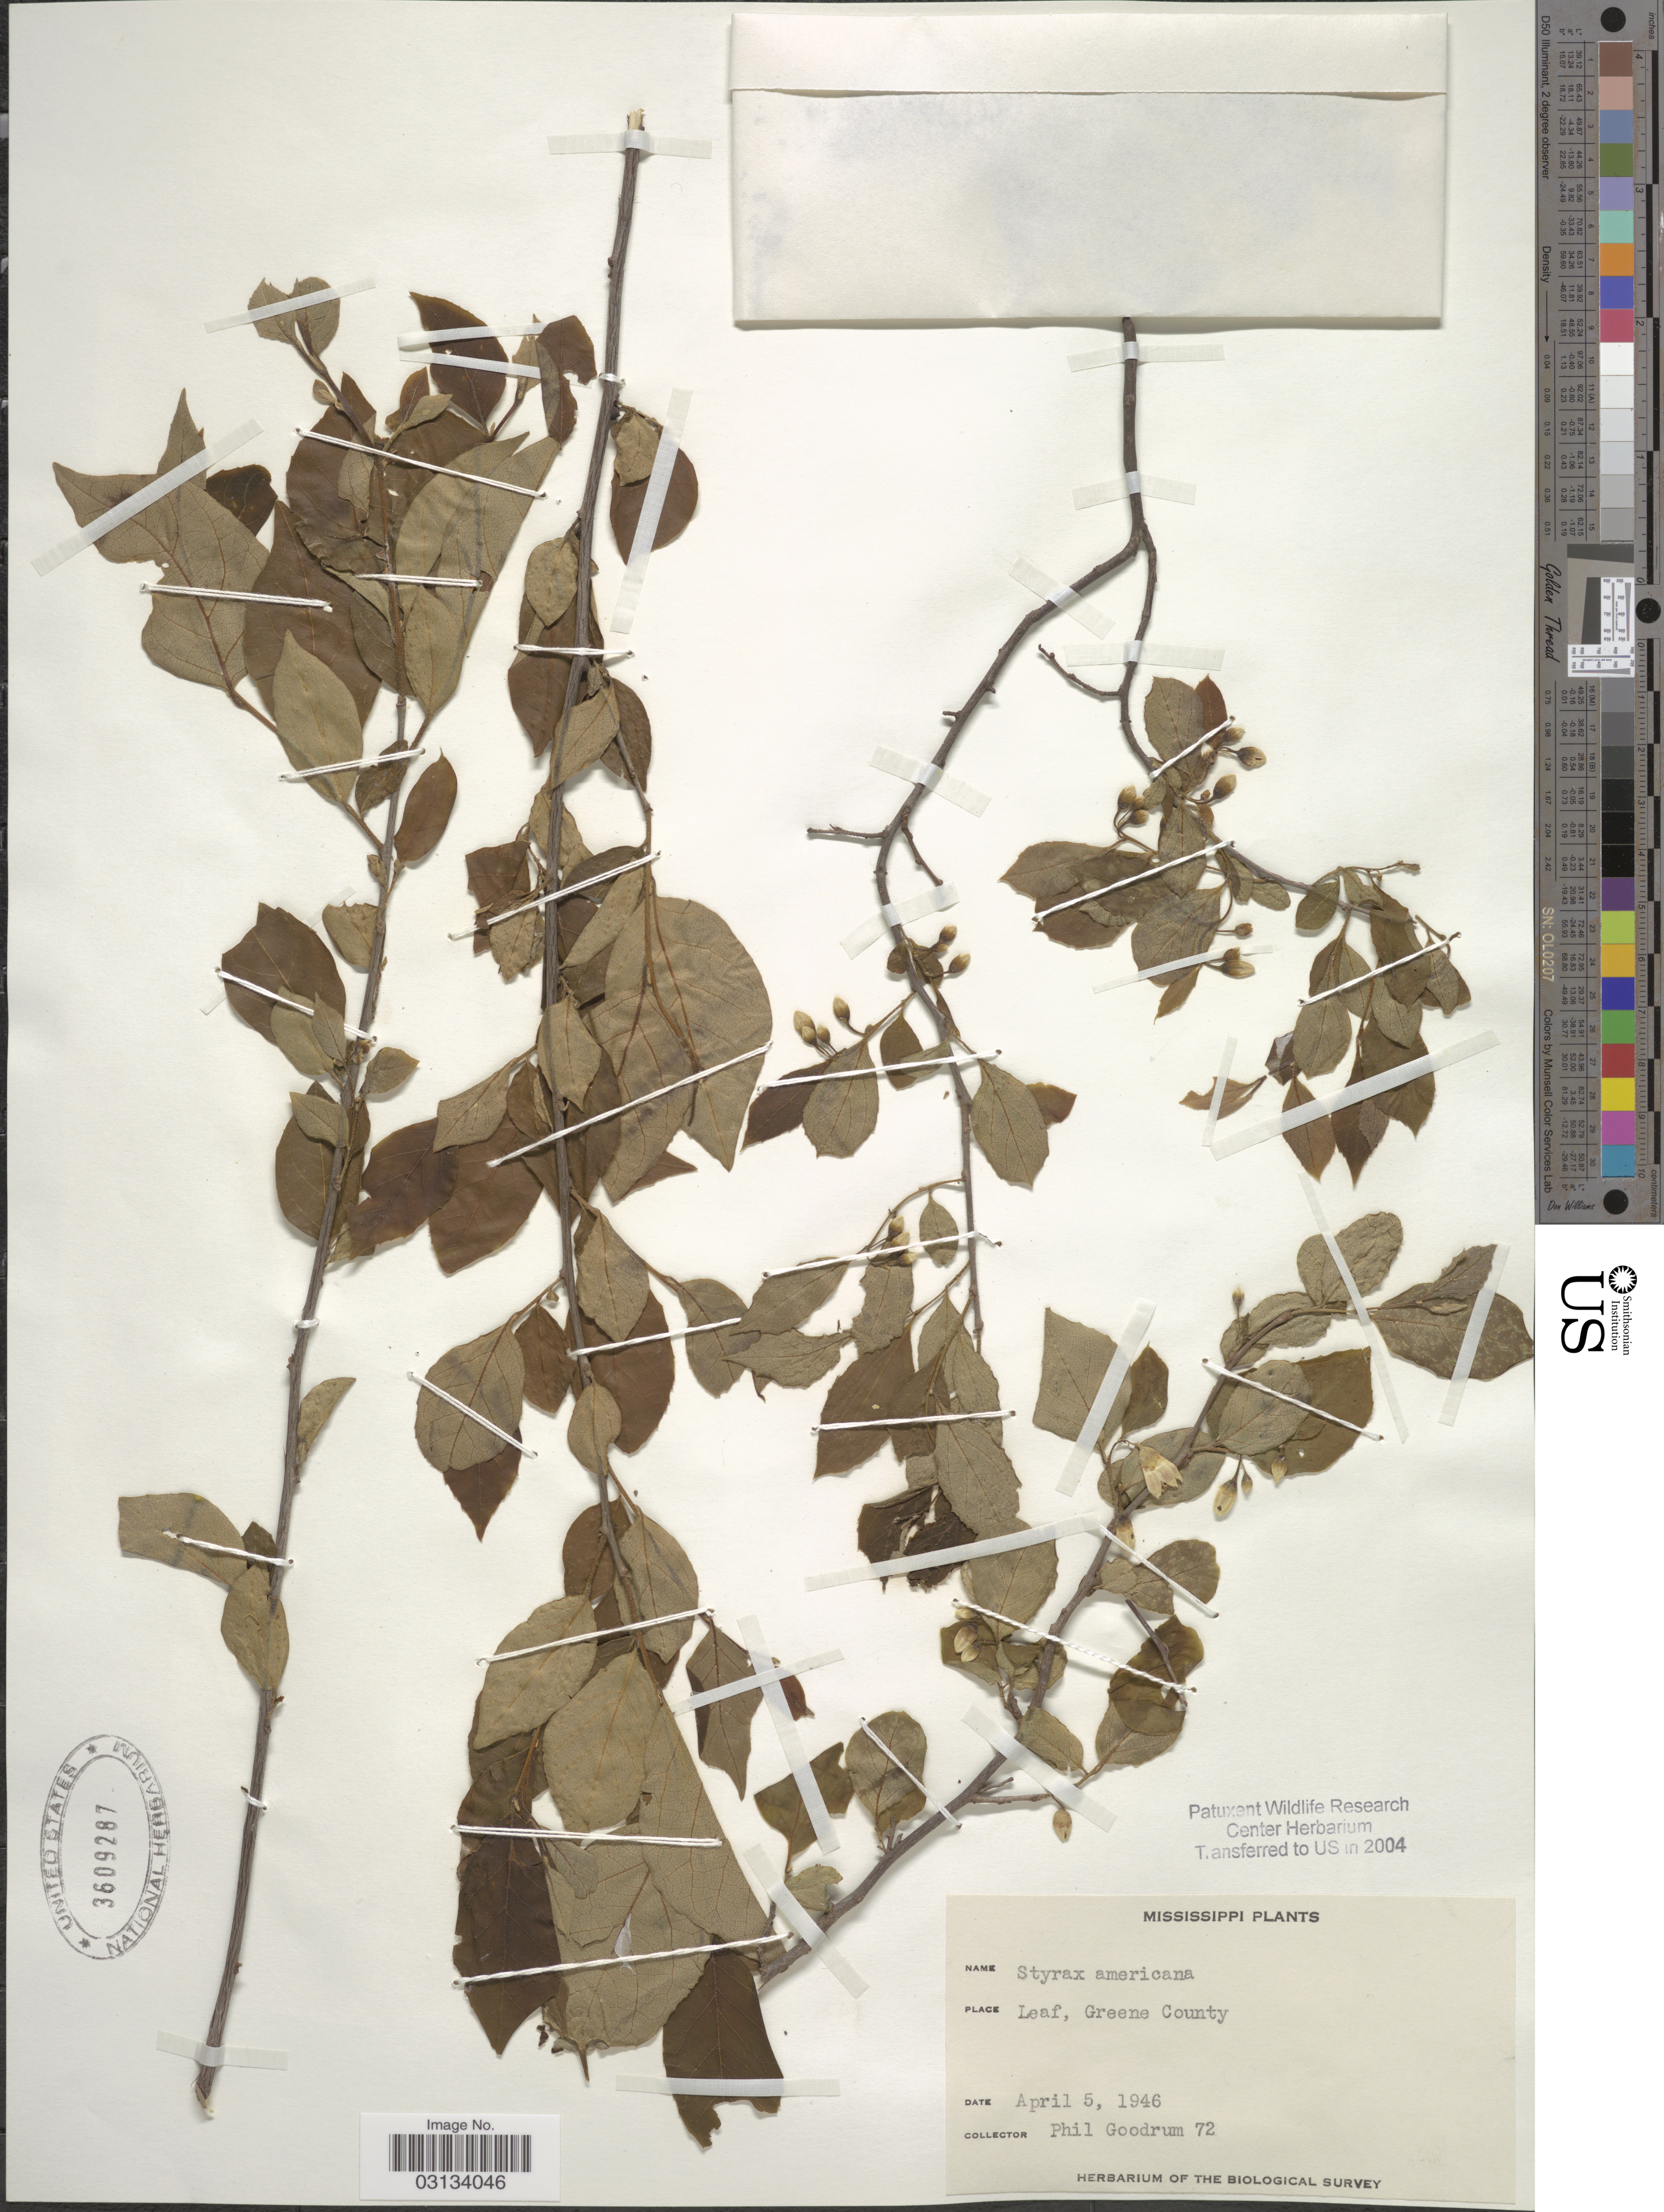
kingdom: Plantae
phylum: Tracheophyta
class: Magnoliopsida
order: Ericales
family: Styracaceae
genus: Styrax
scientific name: Styrax americanus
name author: Lam.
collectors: P. Goodrum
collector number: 72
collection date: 1946-04-05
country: United States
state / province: Mississippi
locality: Leaf, Greene County.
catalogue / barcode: US 3609287